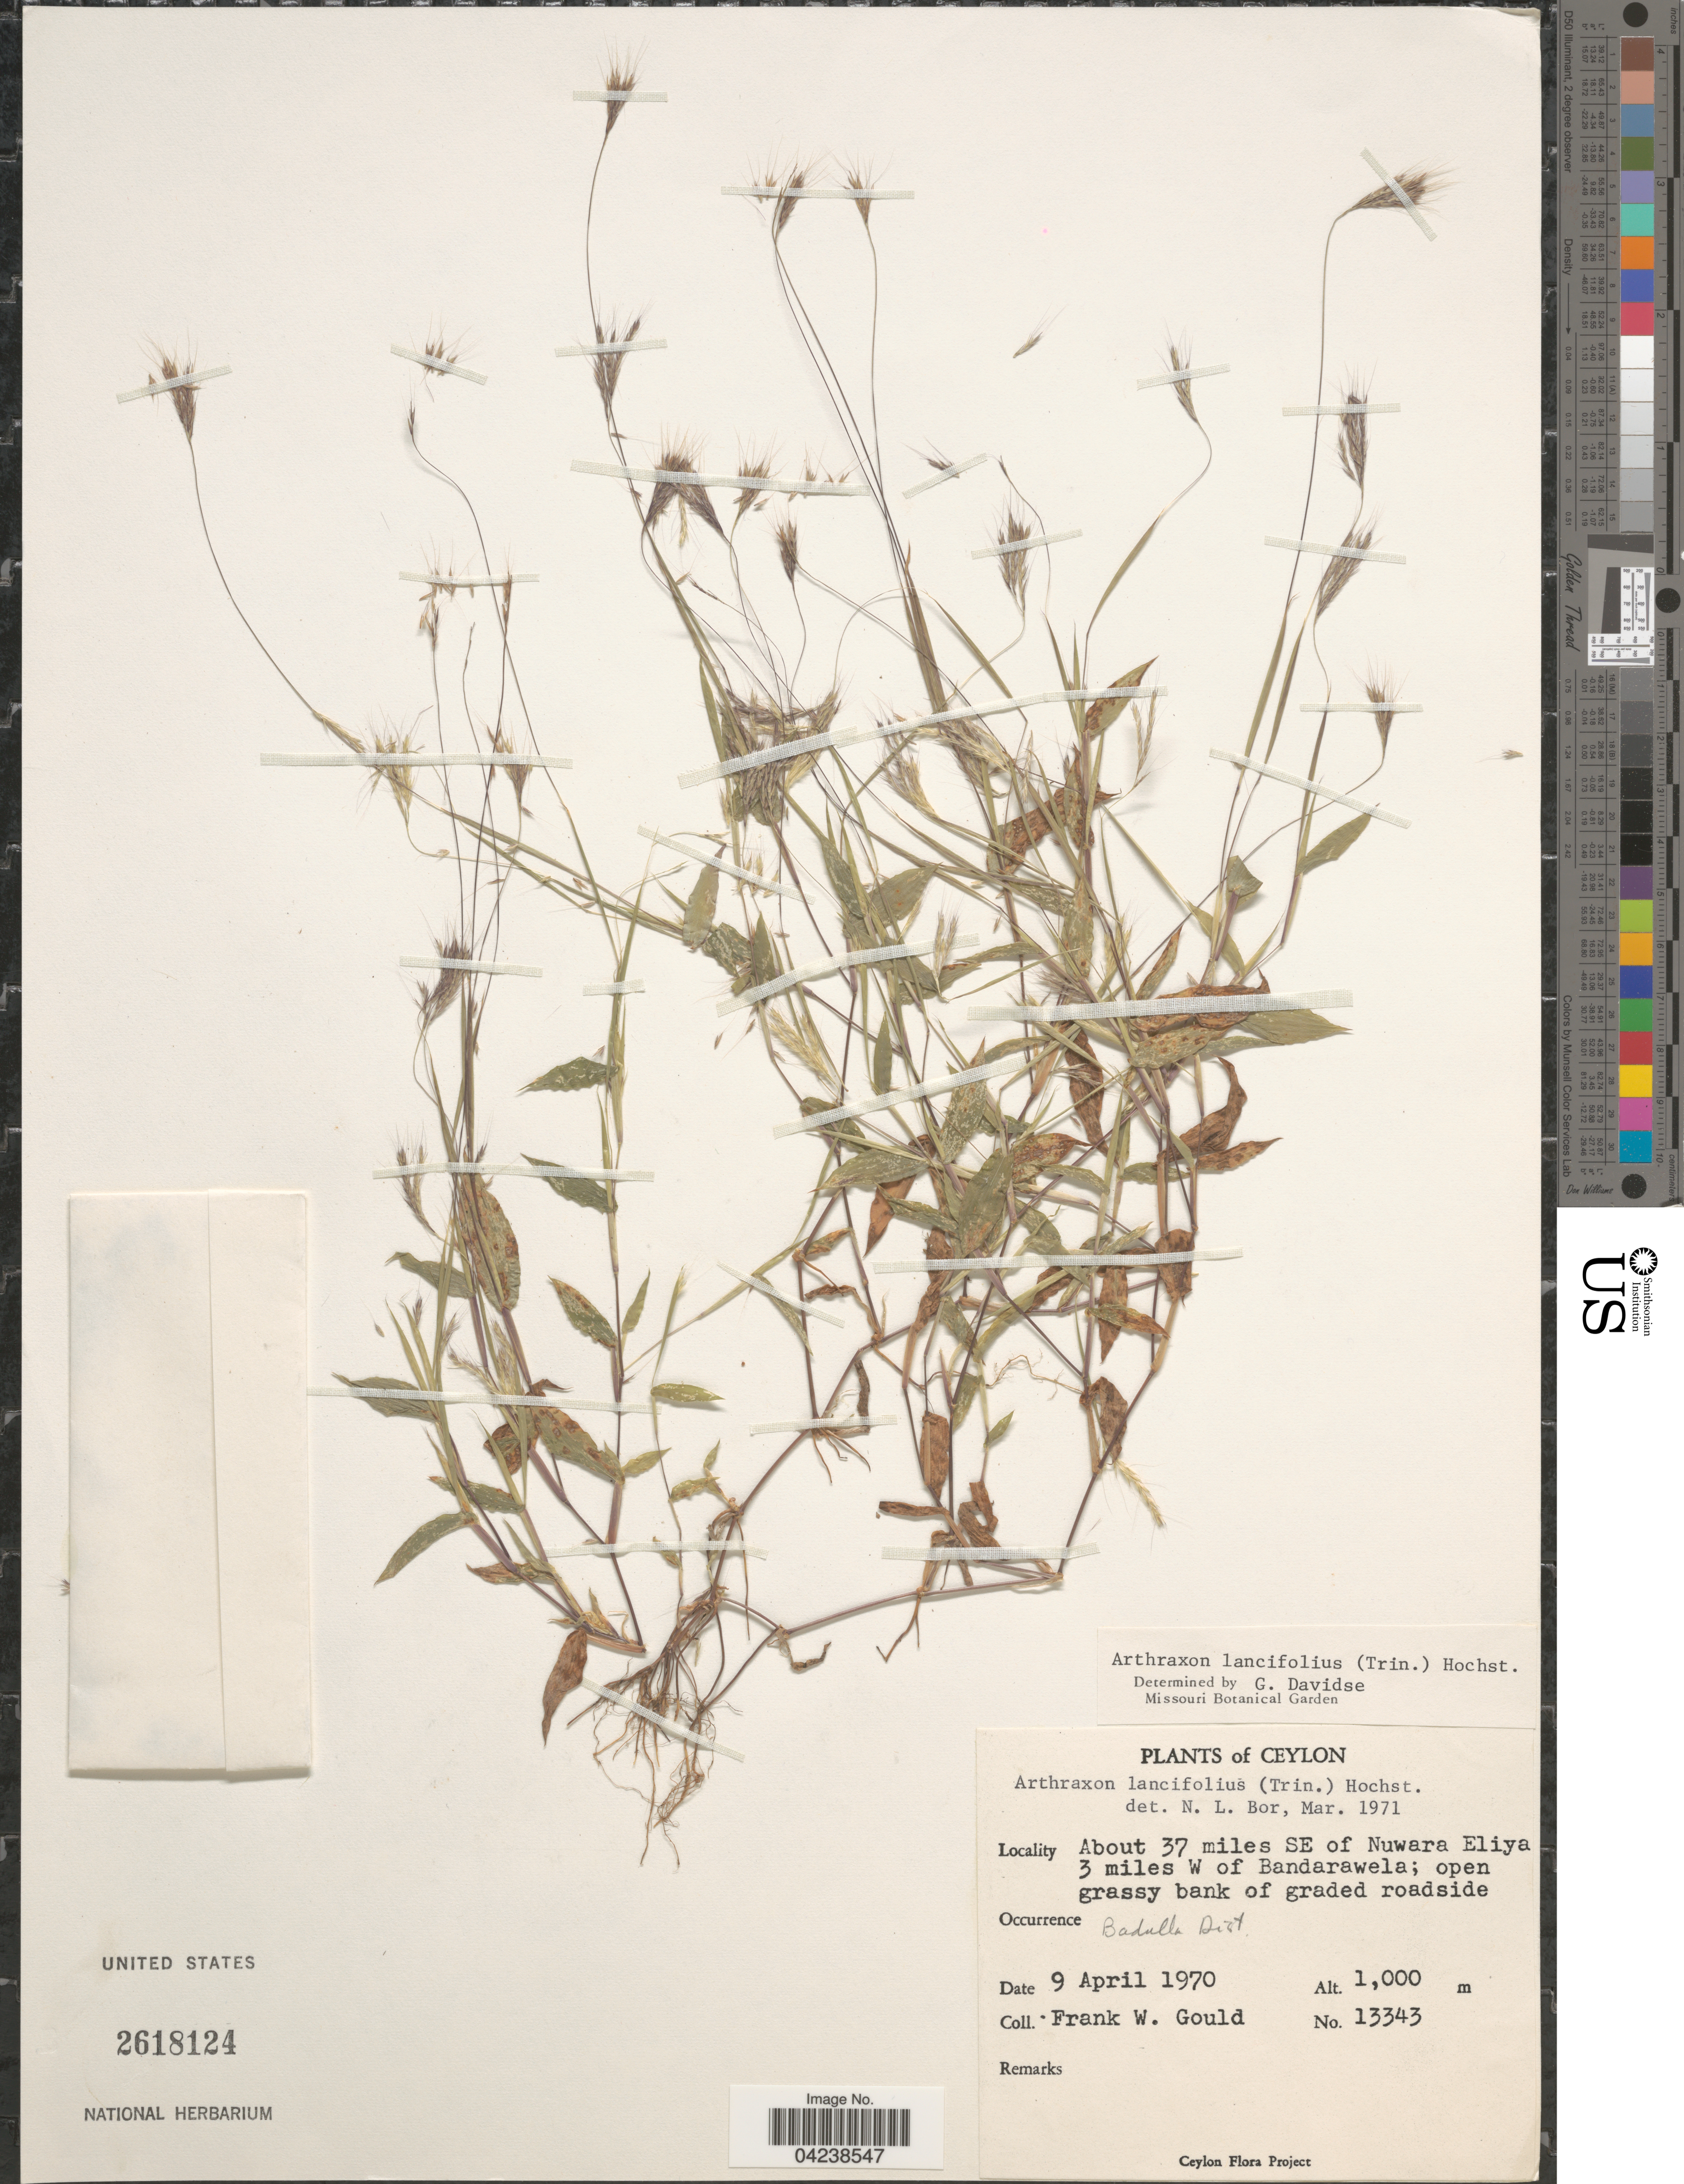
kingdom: Plantae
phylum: Tracheophyta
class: Liliopsida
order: Poales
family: Poaceae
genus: Arthraxon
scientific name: Arthraxon lancifolius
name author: (Trin.) Hochst.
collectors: F. W. Gould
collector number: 13343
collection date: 1970-04-09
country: Sri Lanka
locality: Ceyon. About 37 miles SE of Nuwara Eliya 3 miles W of Bandarawela. Badulla Dist.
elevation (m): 1000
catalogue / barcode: US 2618124